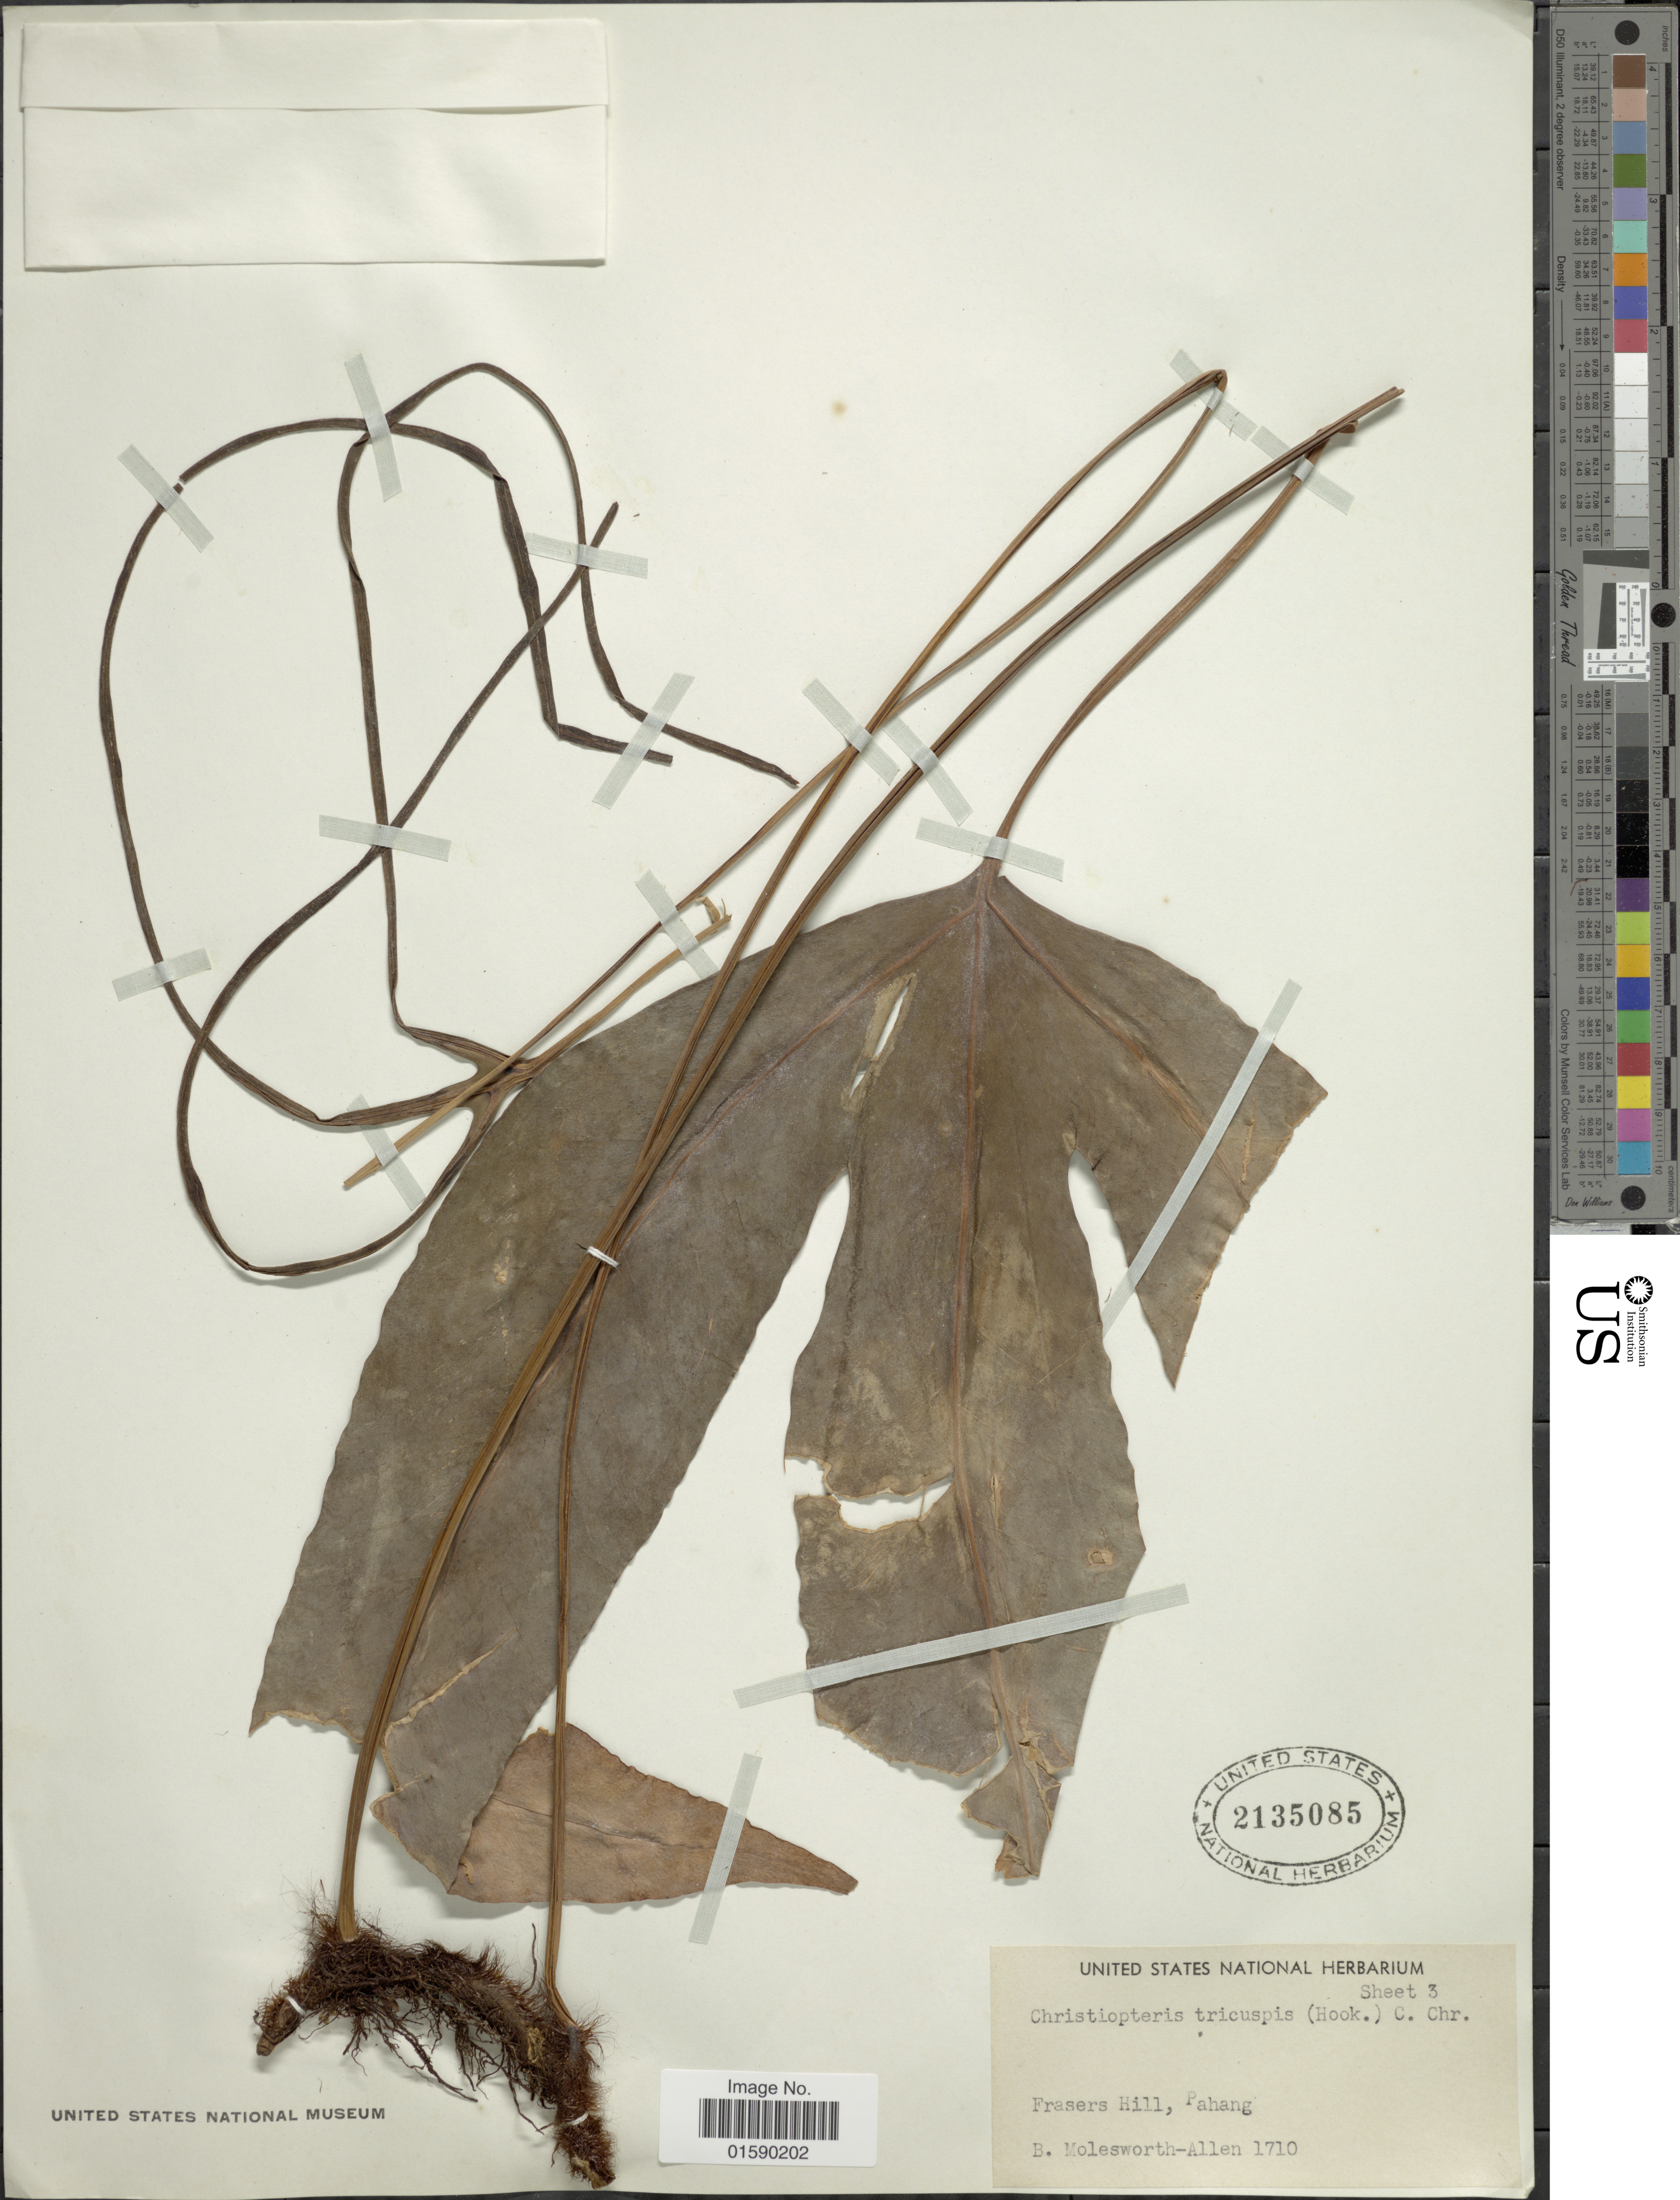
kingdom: Plantae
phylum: Tracheophyta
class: Polypodiopsida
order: Polypodiales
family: Polypodiaceae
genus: Christiopteris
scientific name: Christiopteris tricuspis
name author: (Hook.) Christ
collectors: B. E. G. Molesworth-Allen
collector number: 1710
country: Malaysia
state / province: Pahang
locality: Frasers Hill, Pahang.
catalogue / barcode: US 2135085